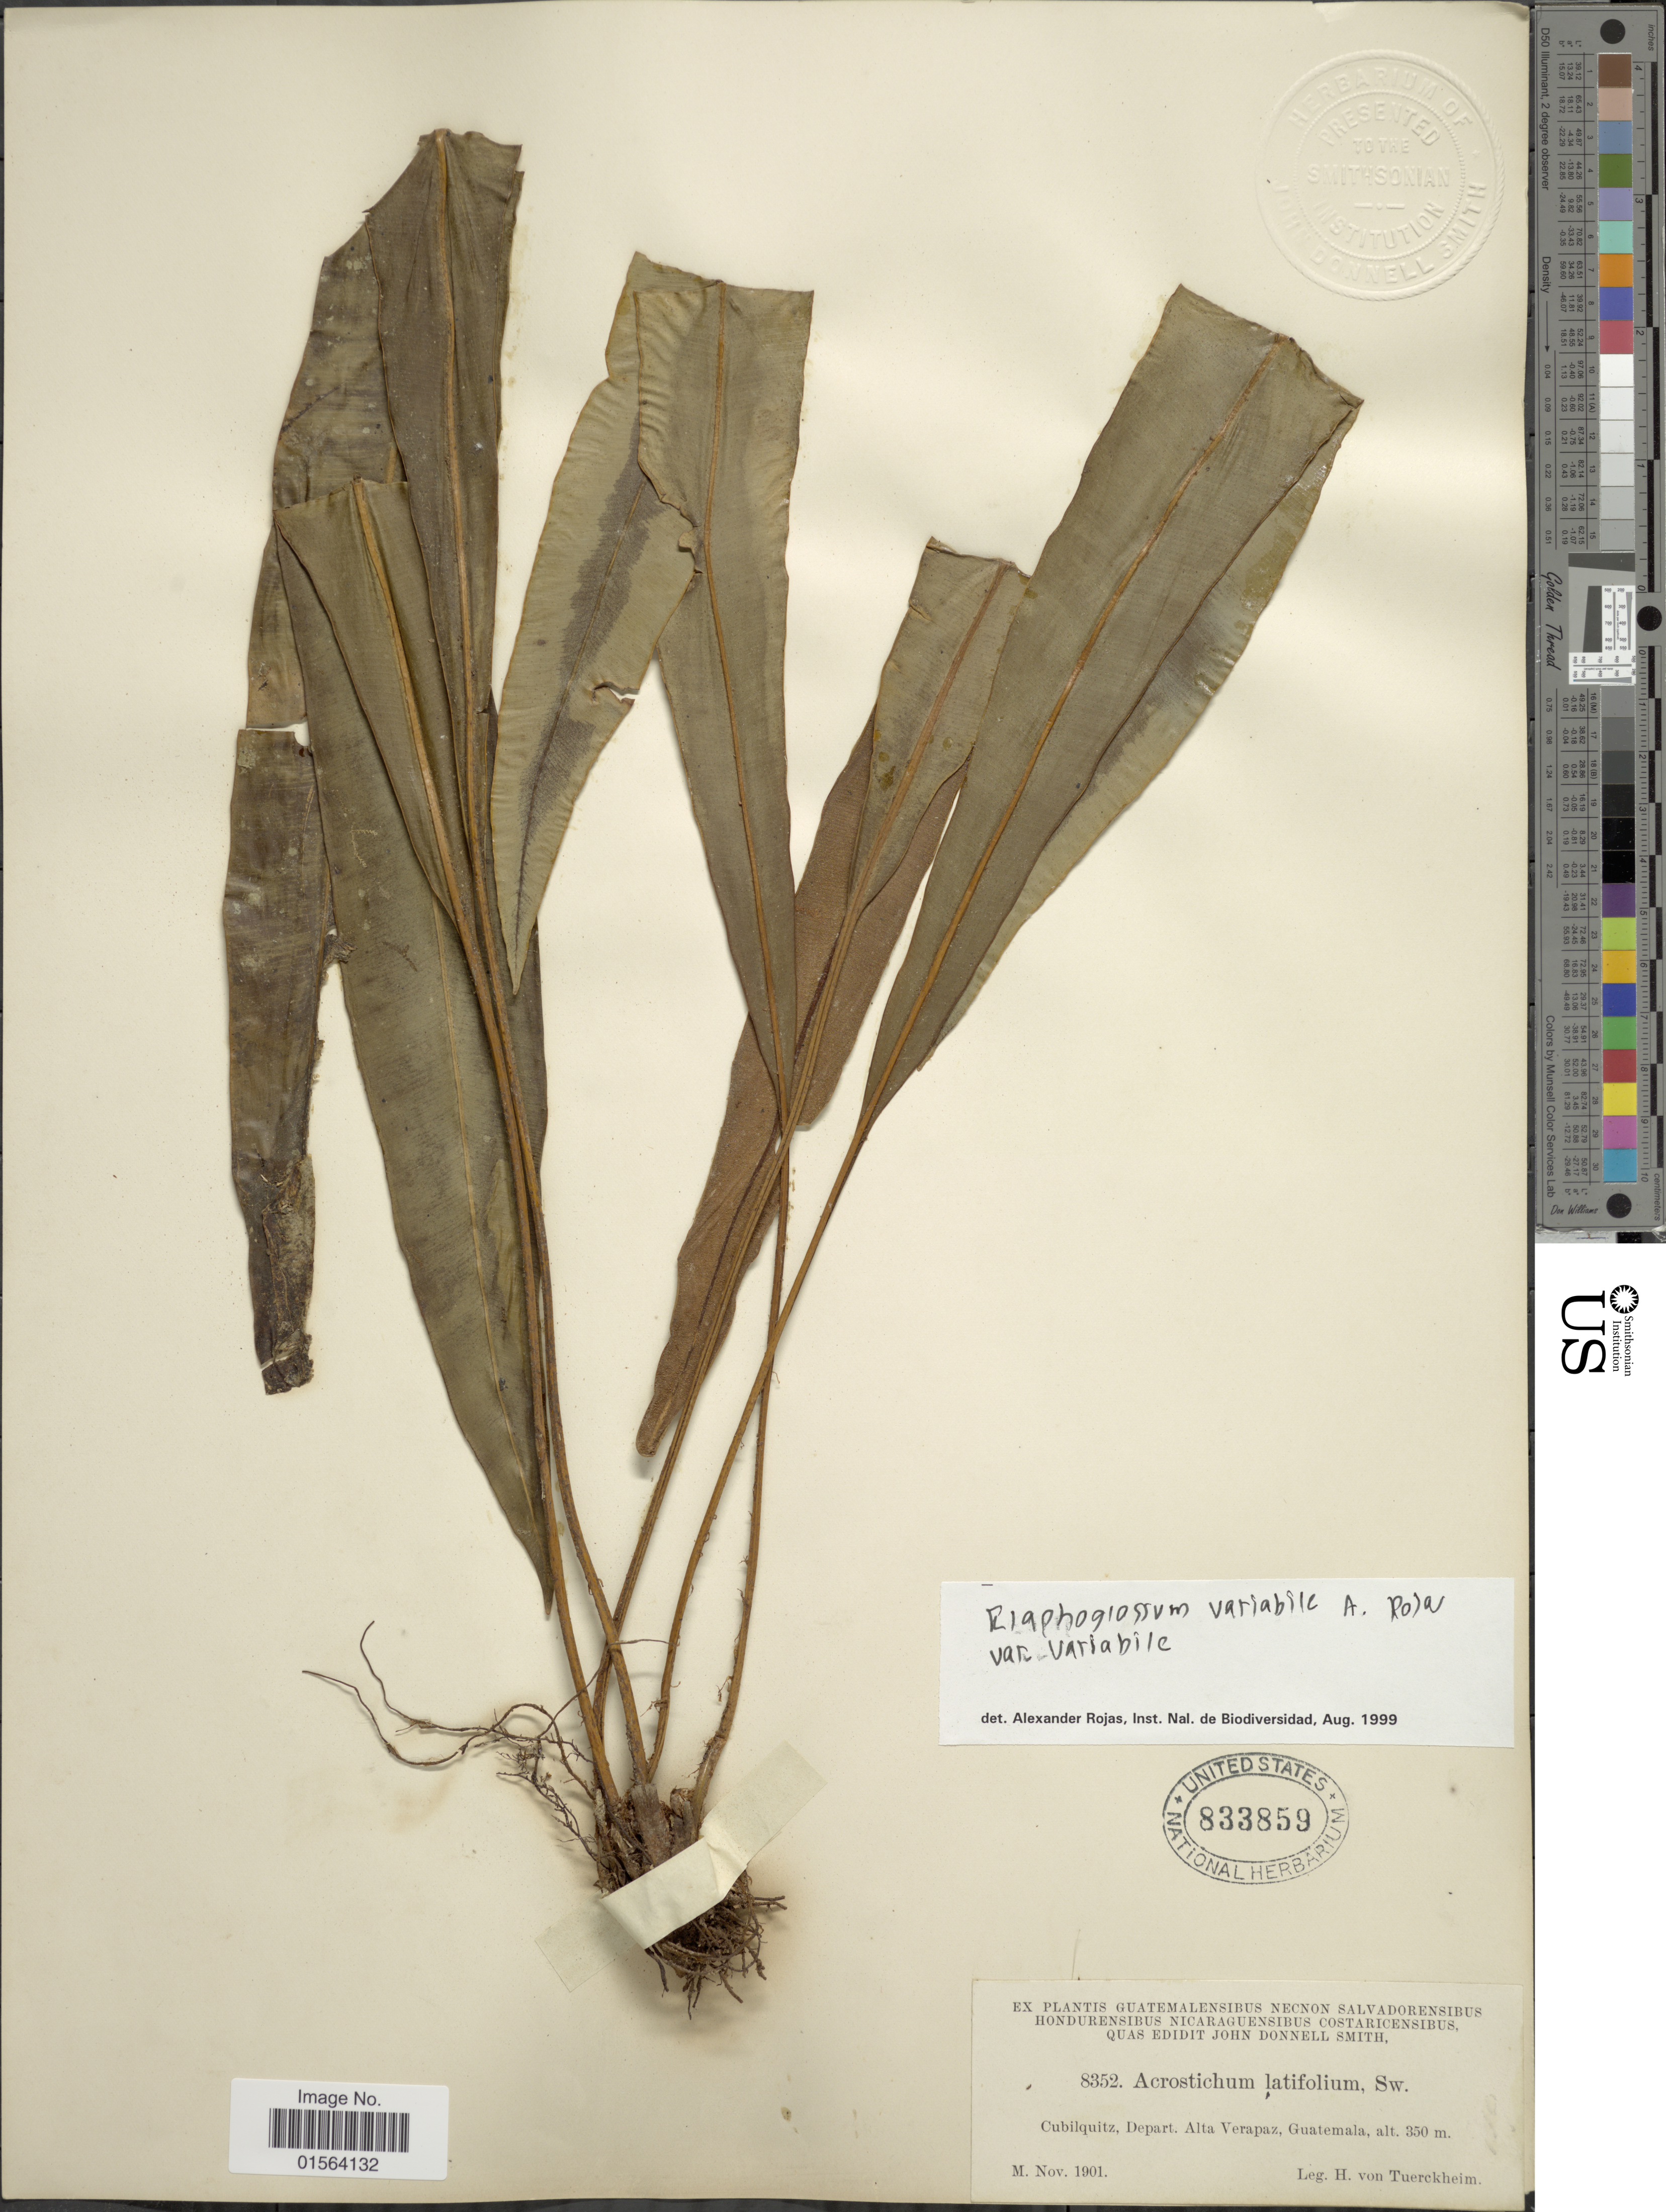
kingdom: Plantae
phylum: Tracheophyta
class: Polypodiopsida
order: Polypodiales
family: Dryopteridaceae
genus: Elaphoglossum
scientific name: Elaphoglossum latifolium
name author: (Sw.) J. Sm.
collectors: H. von Türckheim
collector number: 8352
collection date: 1901-11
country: Guatemala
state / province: Alta Verapaz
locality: Cubilquitz, Depart. Alta Verapaz, Guatemala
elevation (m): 350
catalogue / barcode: US 833859